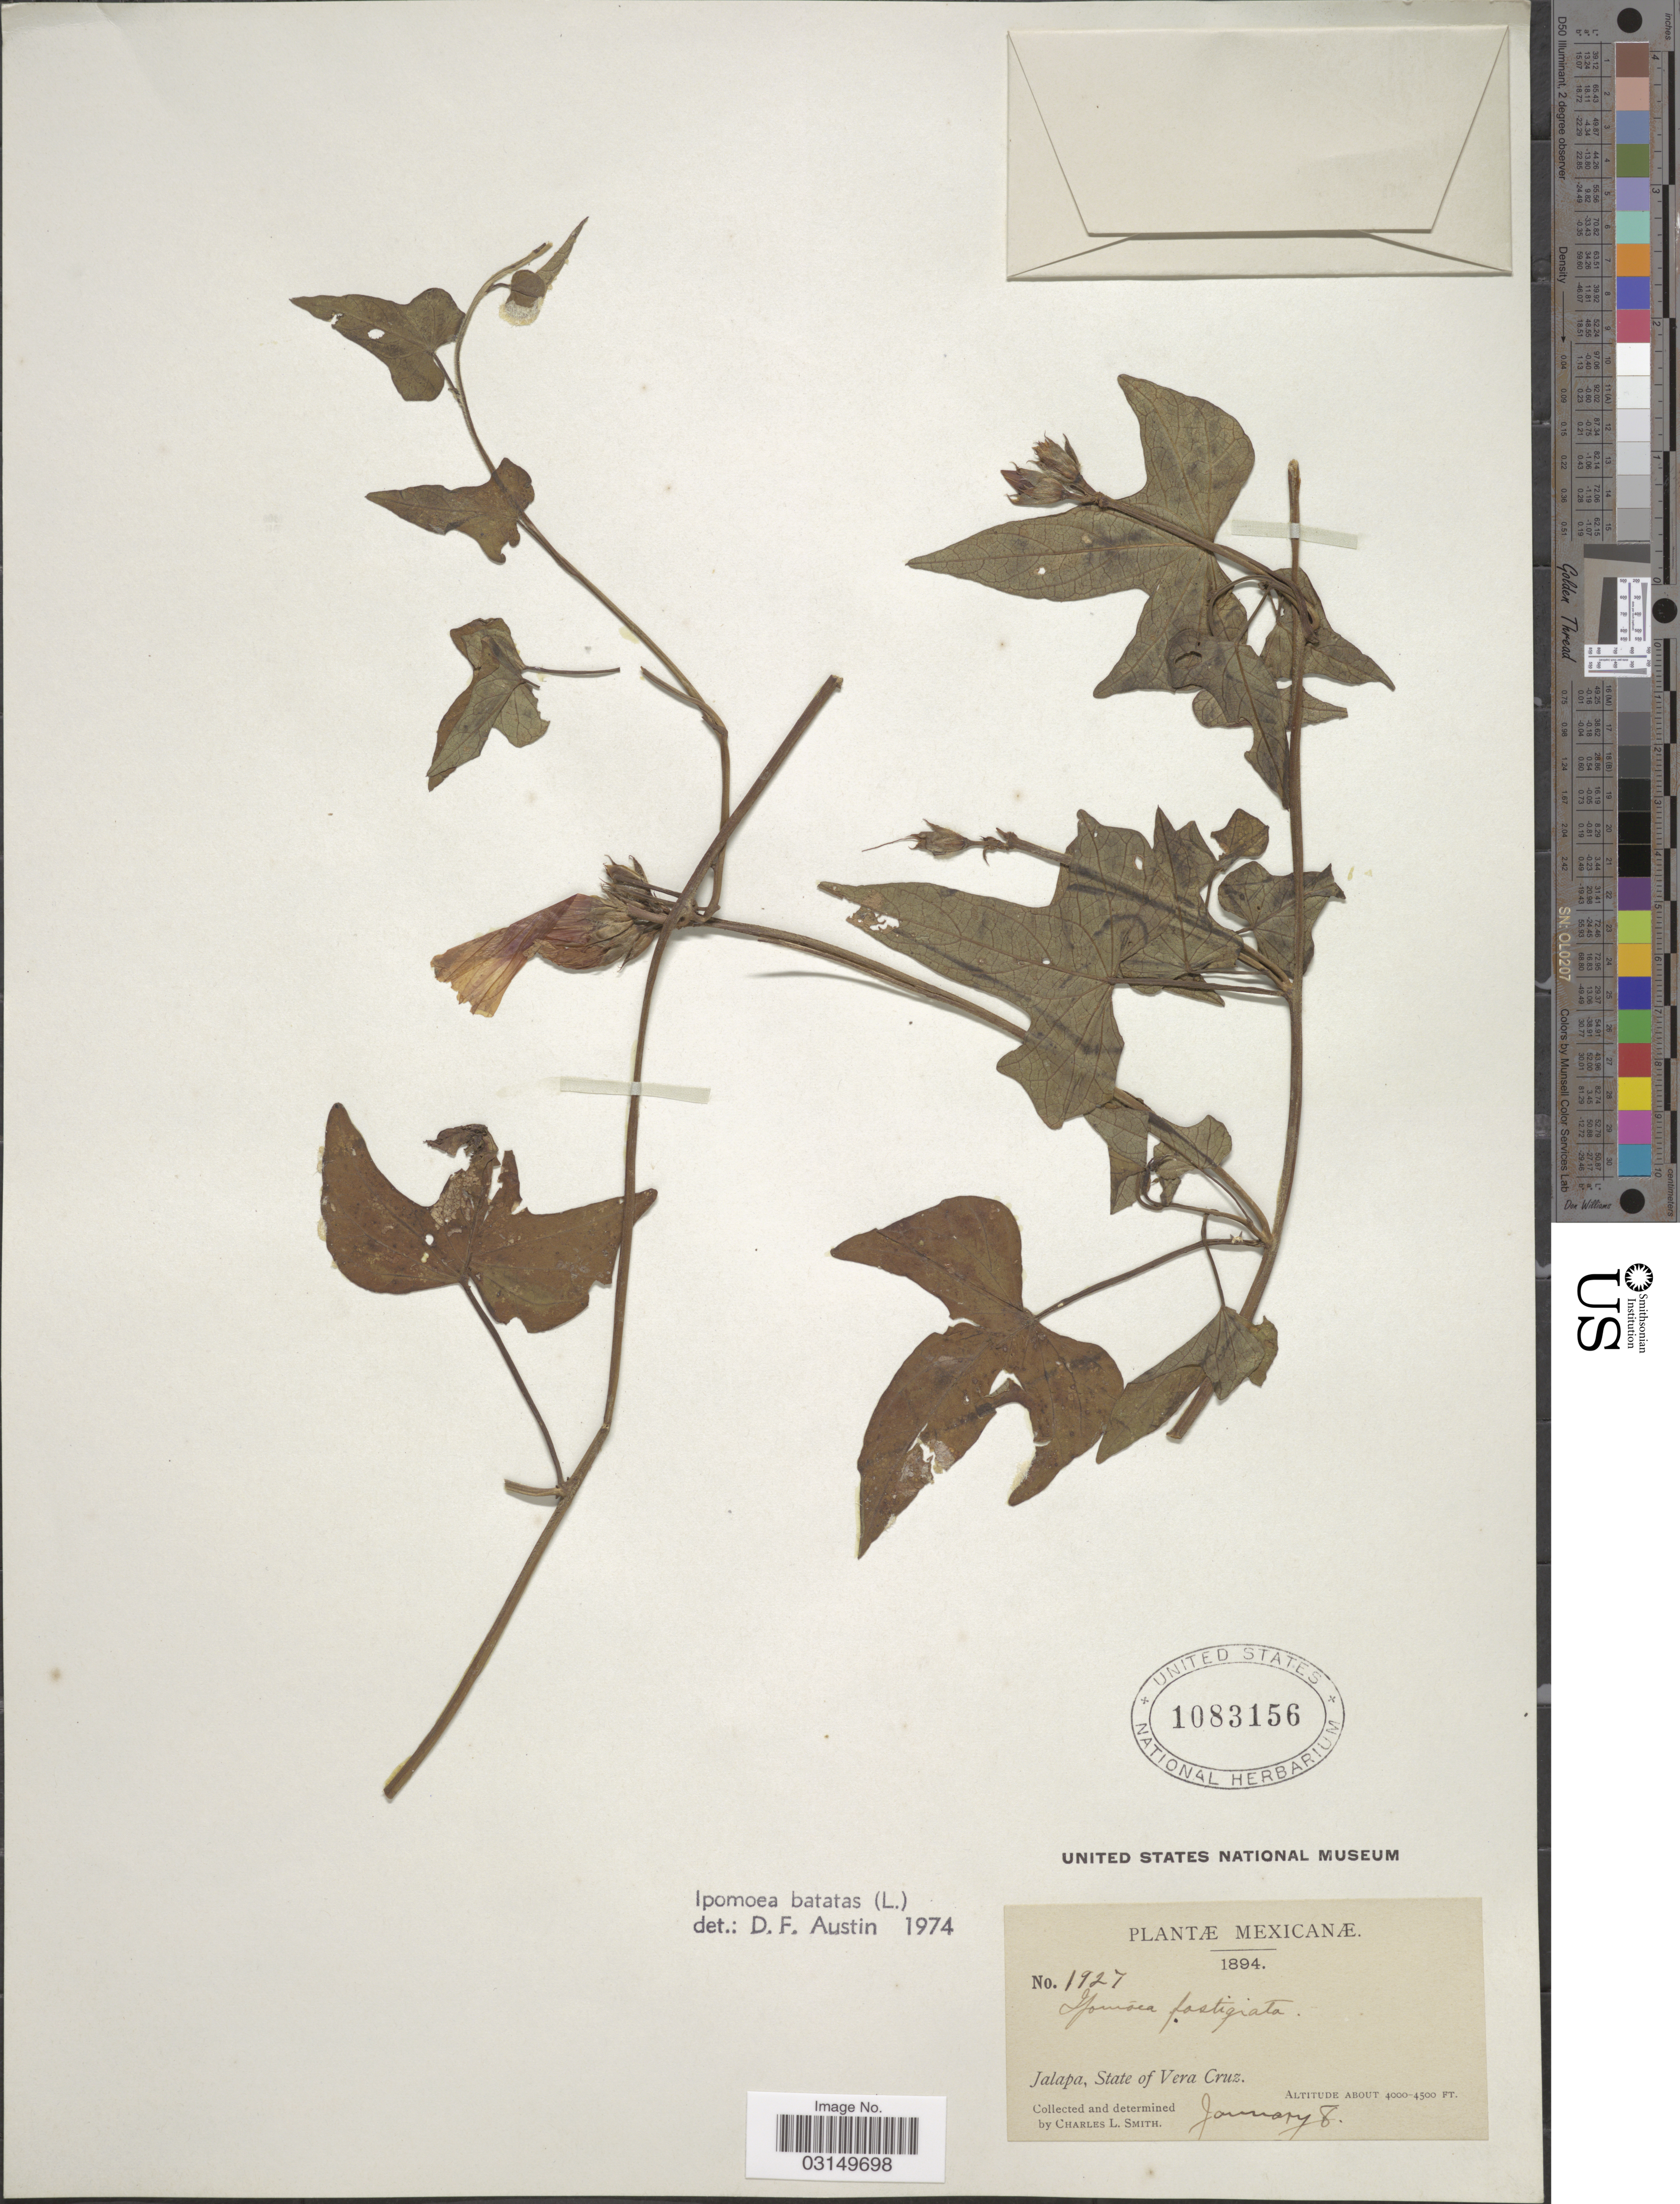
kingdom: Plantae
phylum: Tracheophyta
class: Magnoliopsida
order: Solanales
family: Convolvulaceae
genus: Ipomoea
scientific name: Ipomoea batatas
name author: (L.) Lam.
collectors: C. L. Smith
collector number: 1927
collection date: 1894-01-08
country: Mexico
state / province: Veracruz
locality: Jalapa, Vera Cruz.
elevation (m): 1219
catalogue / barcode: US 1083156